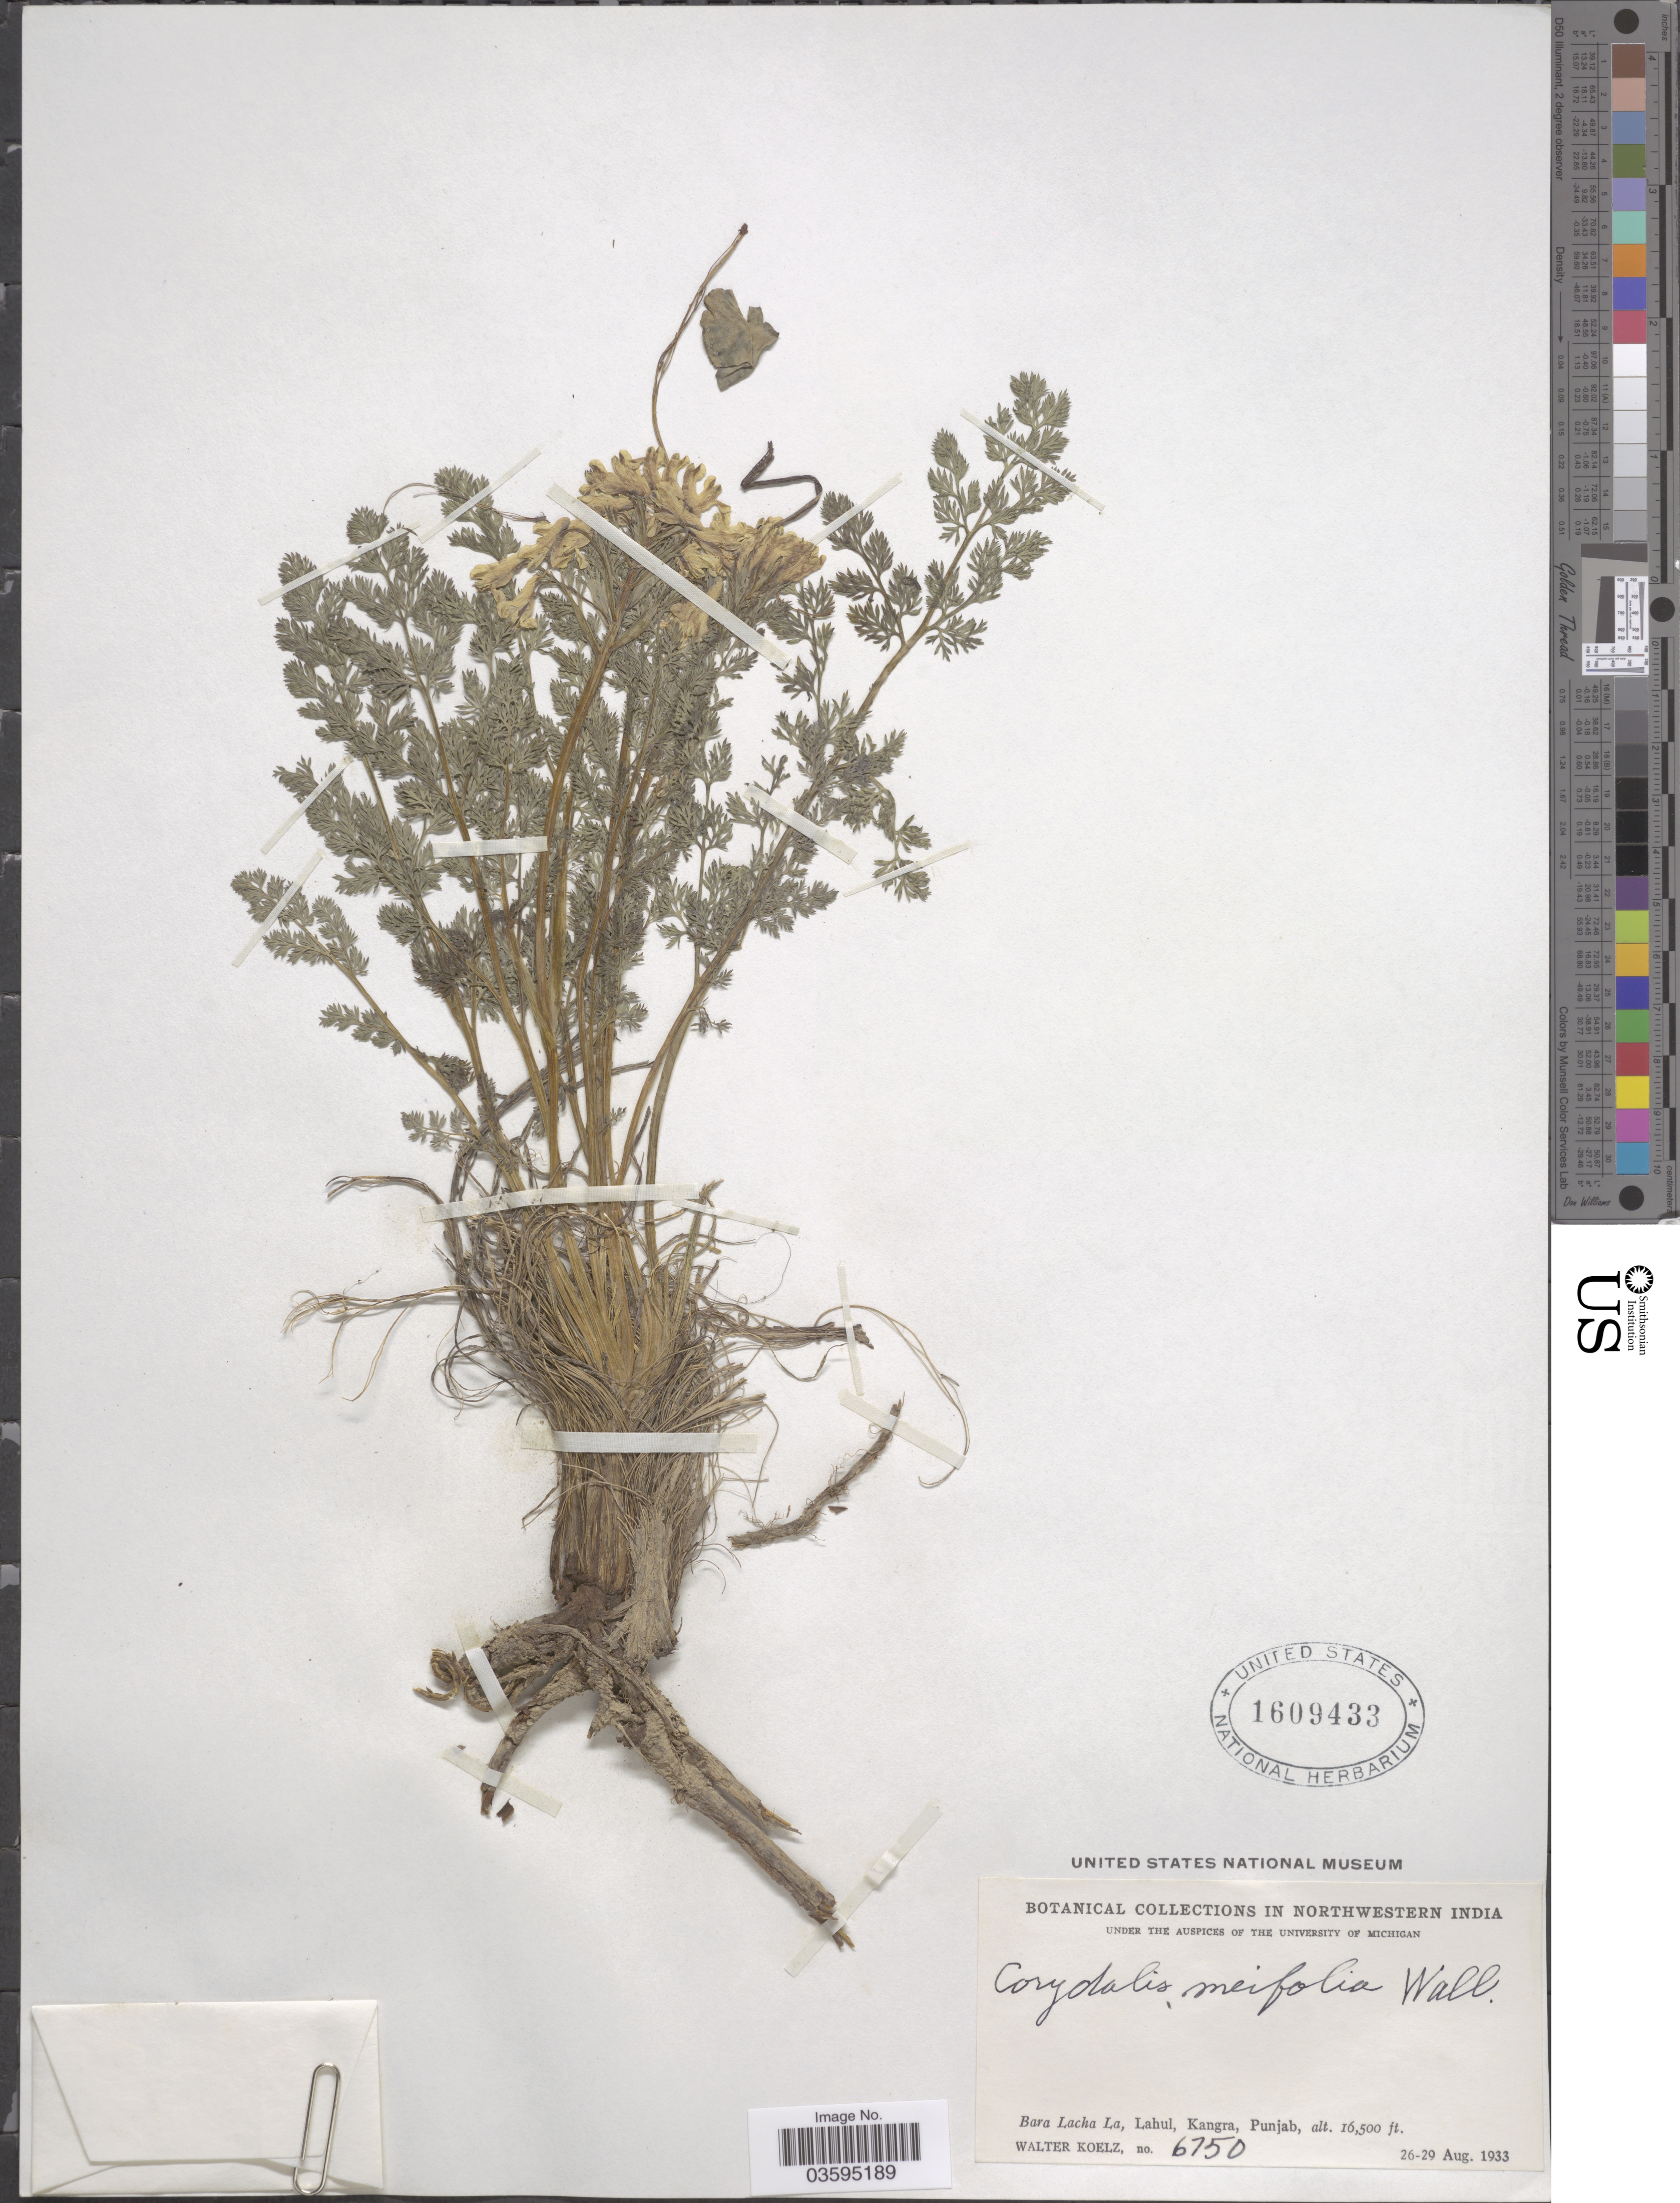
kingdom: Plantae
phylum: Tracheophyta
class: Magnoliopsida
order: Ranunculales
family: Papaveraceae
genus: Corydalis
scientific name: Corydalis meifolia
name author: Wall.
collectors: W. N. Koelz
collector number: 6750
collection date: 1933-08-26/1933-08-29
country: India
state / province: Punjab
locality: Northwestern India. Bara Lacha La, Lahul, Kangra.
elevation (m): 5029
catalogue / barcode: US 1609433